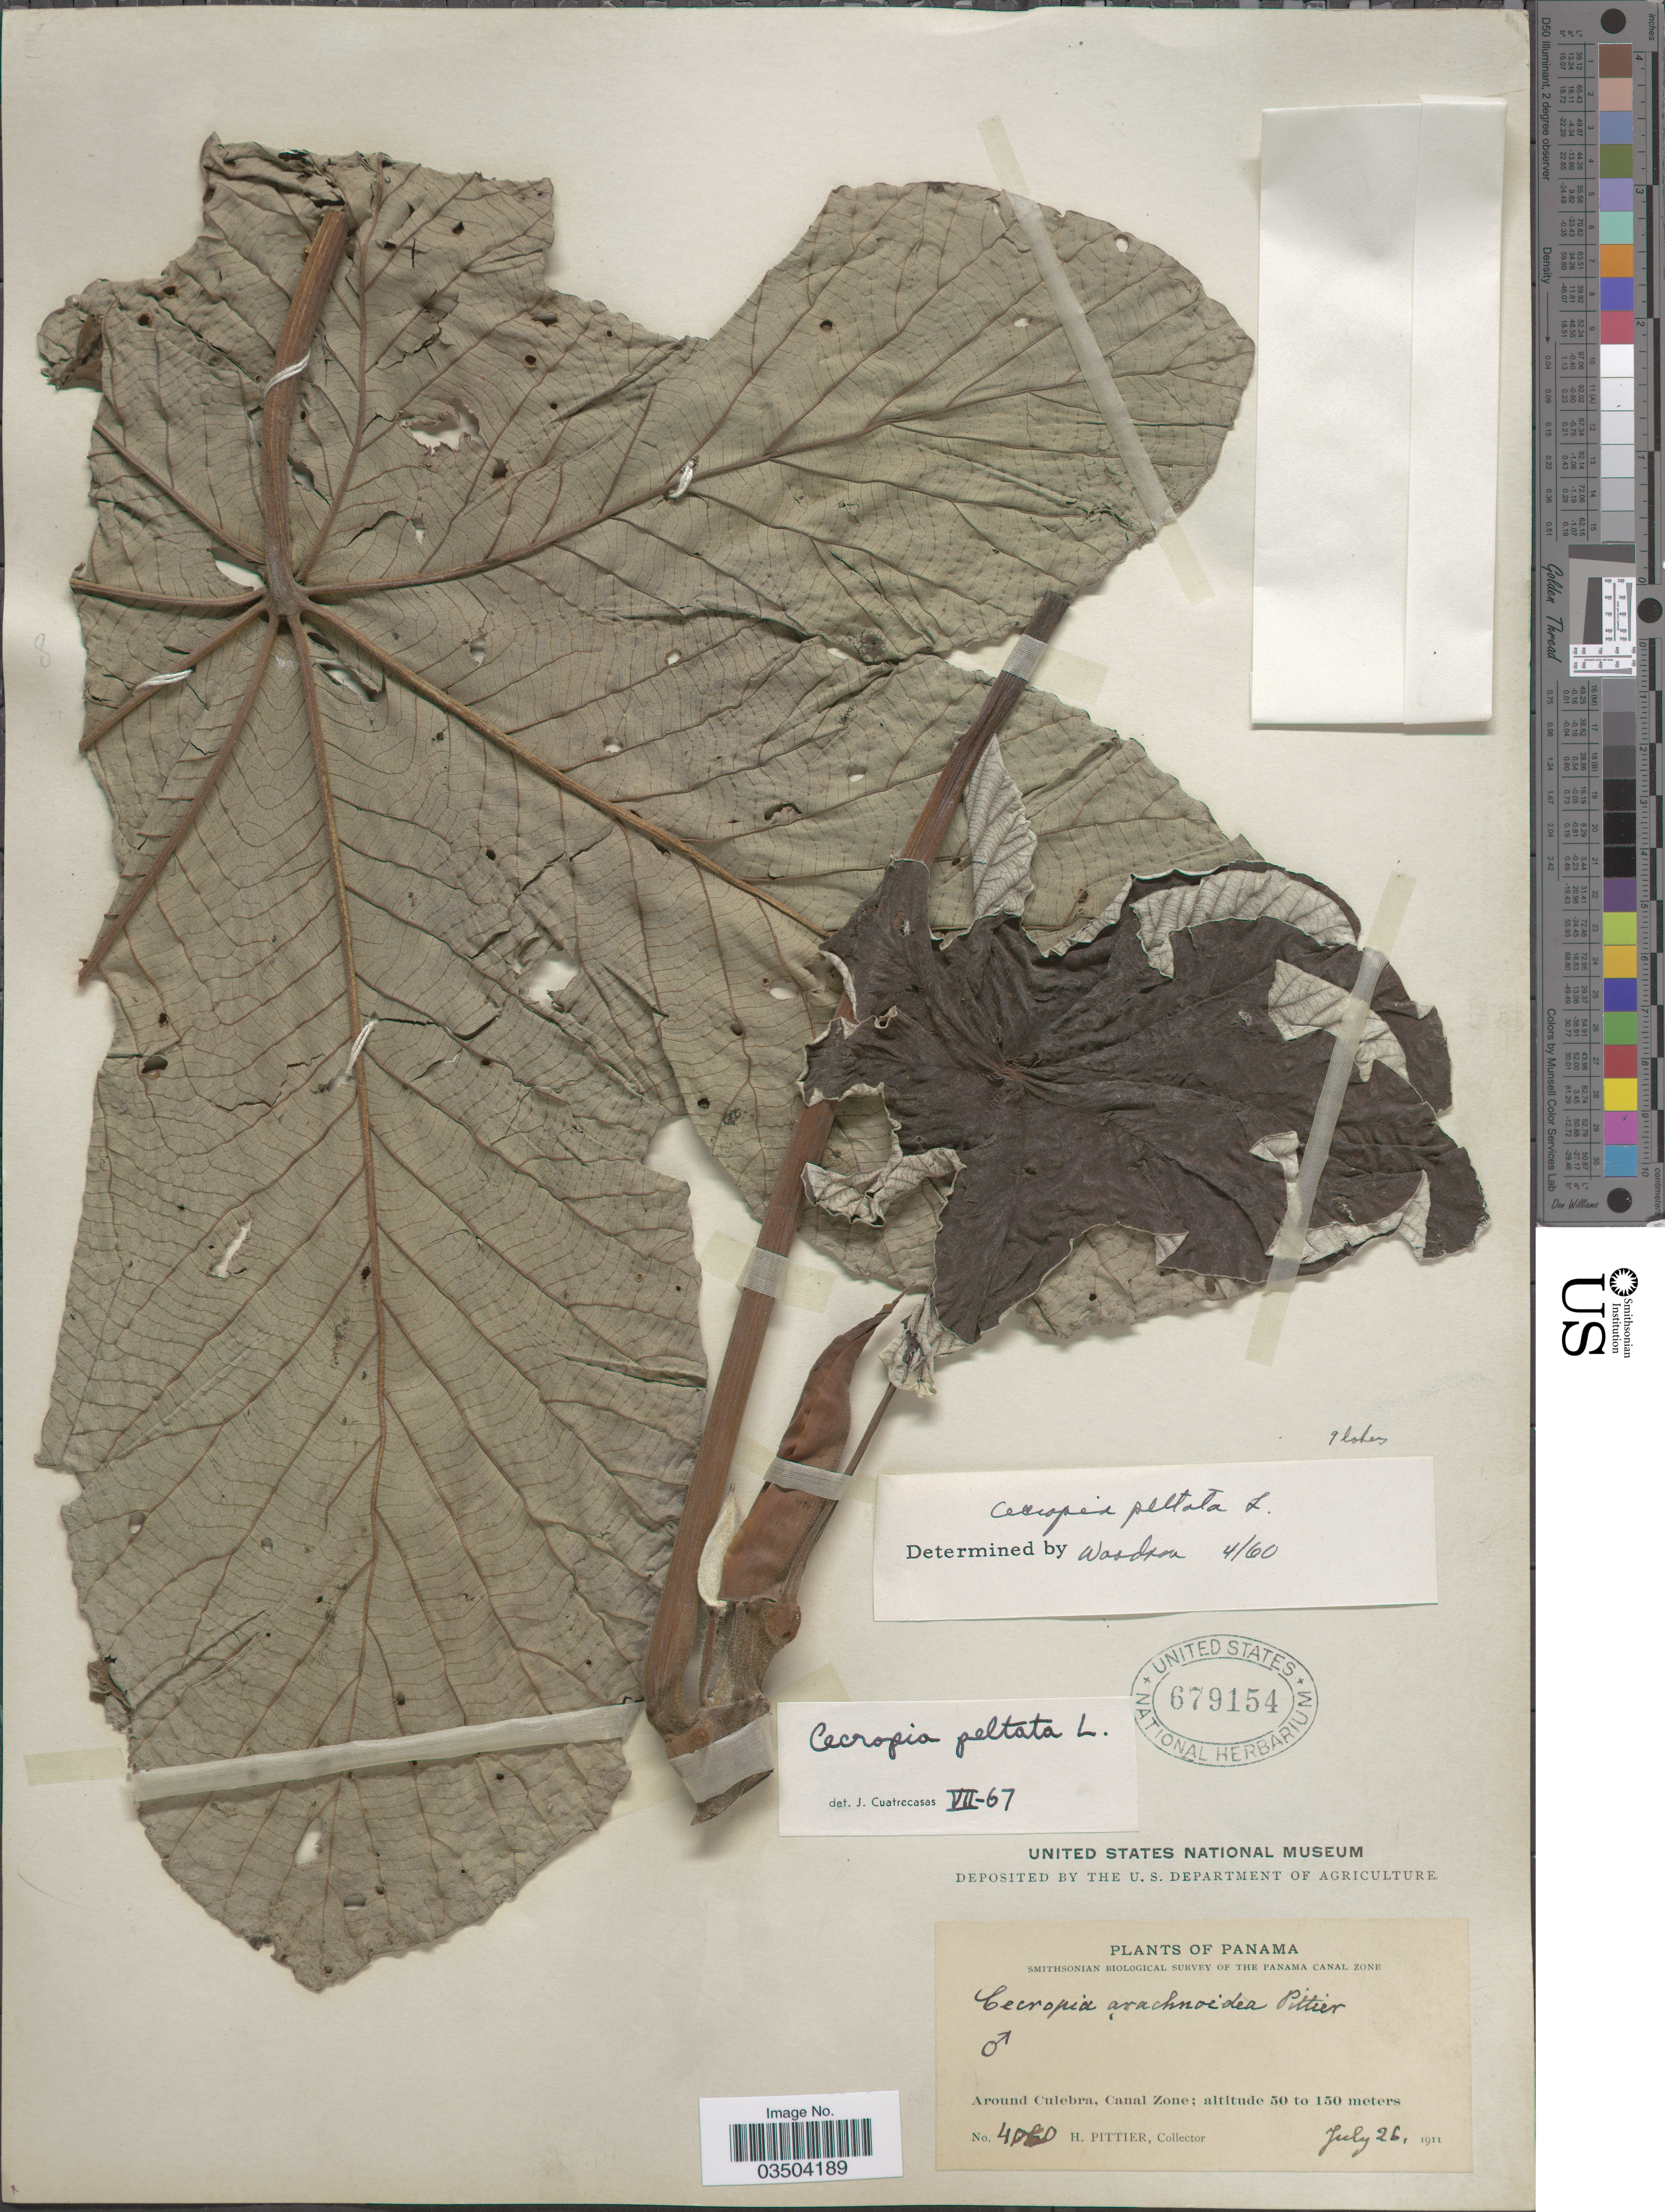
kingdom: Plantae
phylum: Tracheophyta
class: Magnoliopsida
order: Rosales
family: Urticaceae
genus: Cecropia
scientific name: Cecropia peltata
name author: L.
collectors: H. F. Pittier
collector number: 4060*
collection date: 1911-07-26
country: Panama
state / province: Colón / Panamá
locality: Around Culebra, Canal Zone.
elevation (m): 50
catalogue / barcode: US 679154